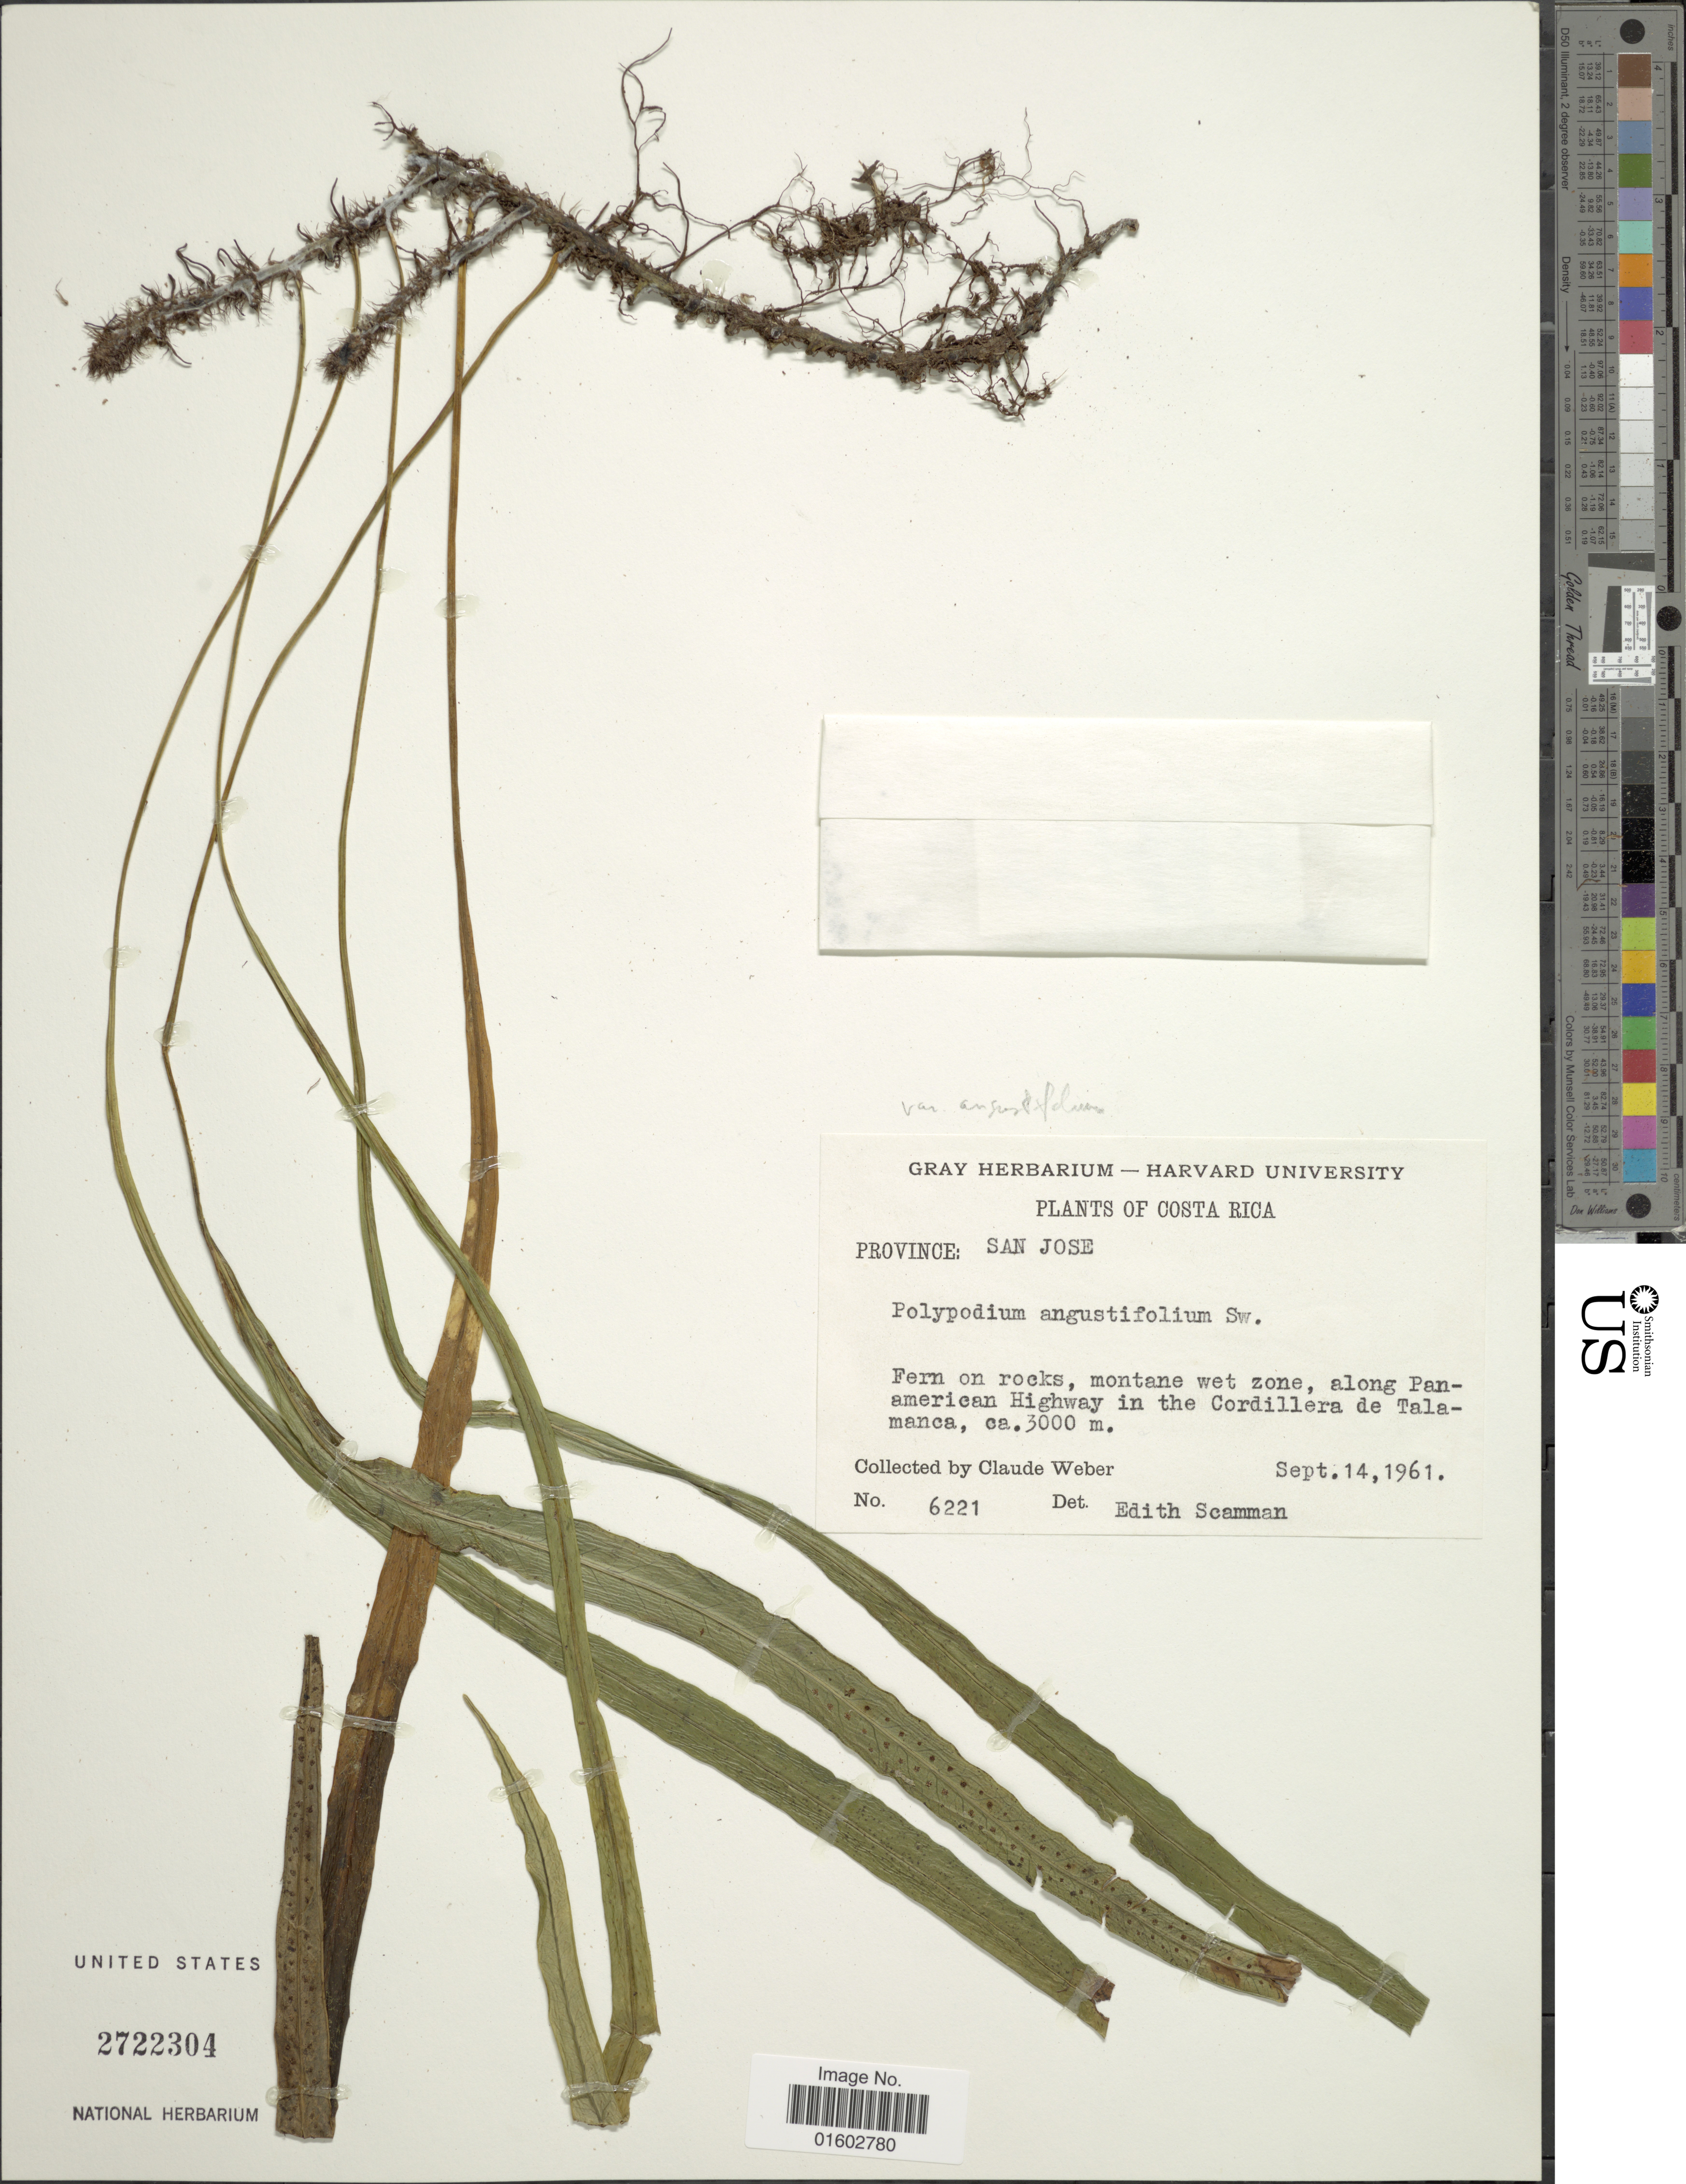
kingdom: Plantae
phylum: Tracheophyta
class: Polypodiopsida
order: Polypodiales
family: Polypodiaceae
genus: Campyloneurum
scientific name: Campyloneurum angustifolium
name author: (Sw.) Fée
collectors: E. Scamman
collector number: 6221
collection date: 1961-09-14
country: Costa Rica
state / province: San José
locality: Along Panamerican Highway in the Cordillera de Talamanca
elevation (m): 3000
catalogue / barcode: US 2722304